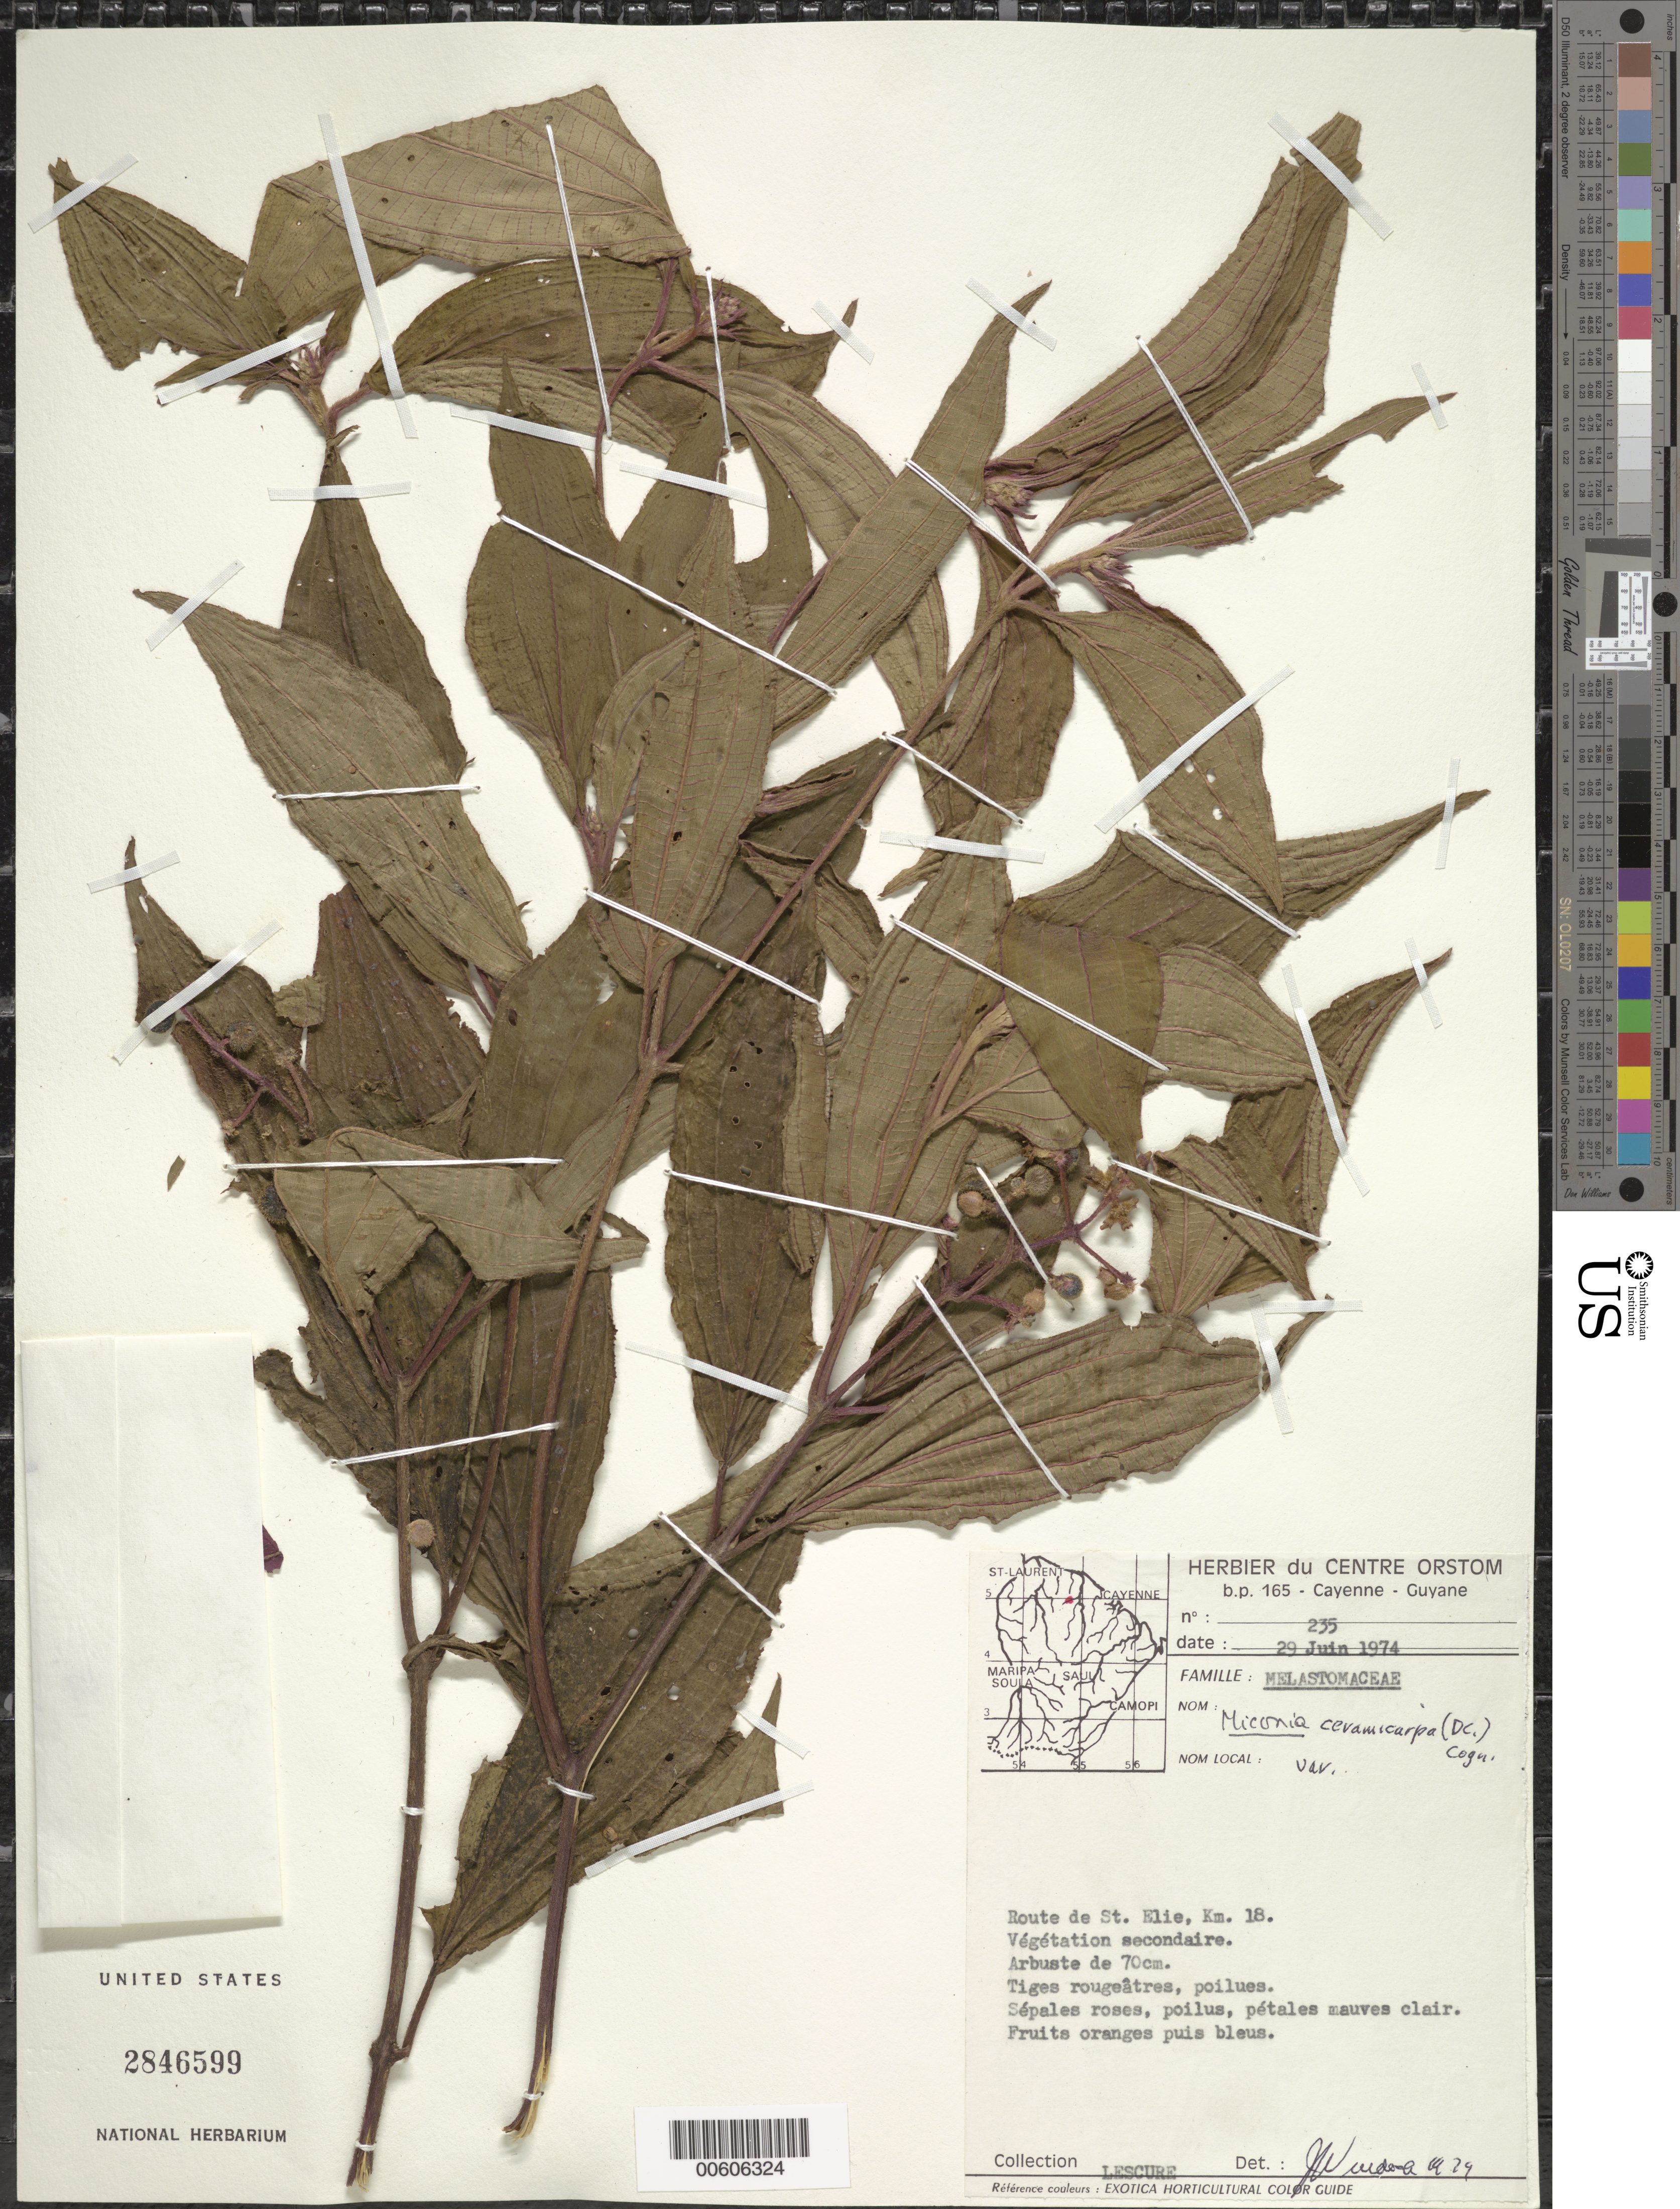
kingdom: Plantae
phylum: Tracheophyta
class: Magnoliopsida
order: Myrtales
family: Melastomataceae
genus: Miconia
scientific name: Miconia ceramicarpa var. ceramicarpa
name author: (DC.) Cogn.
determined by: Wurdack, John J., (US), US (UNITED STATES)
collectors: J.-P. Lescure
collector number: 235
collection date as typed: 29-Jun-74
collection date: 1974-06-29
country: French Guiana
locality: Route de St. Elie, km 18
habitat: Secondary vegetation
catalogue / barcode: US 2846599